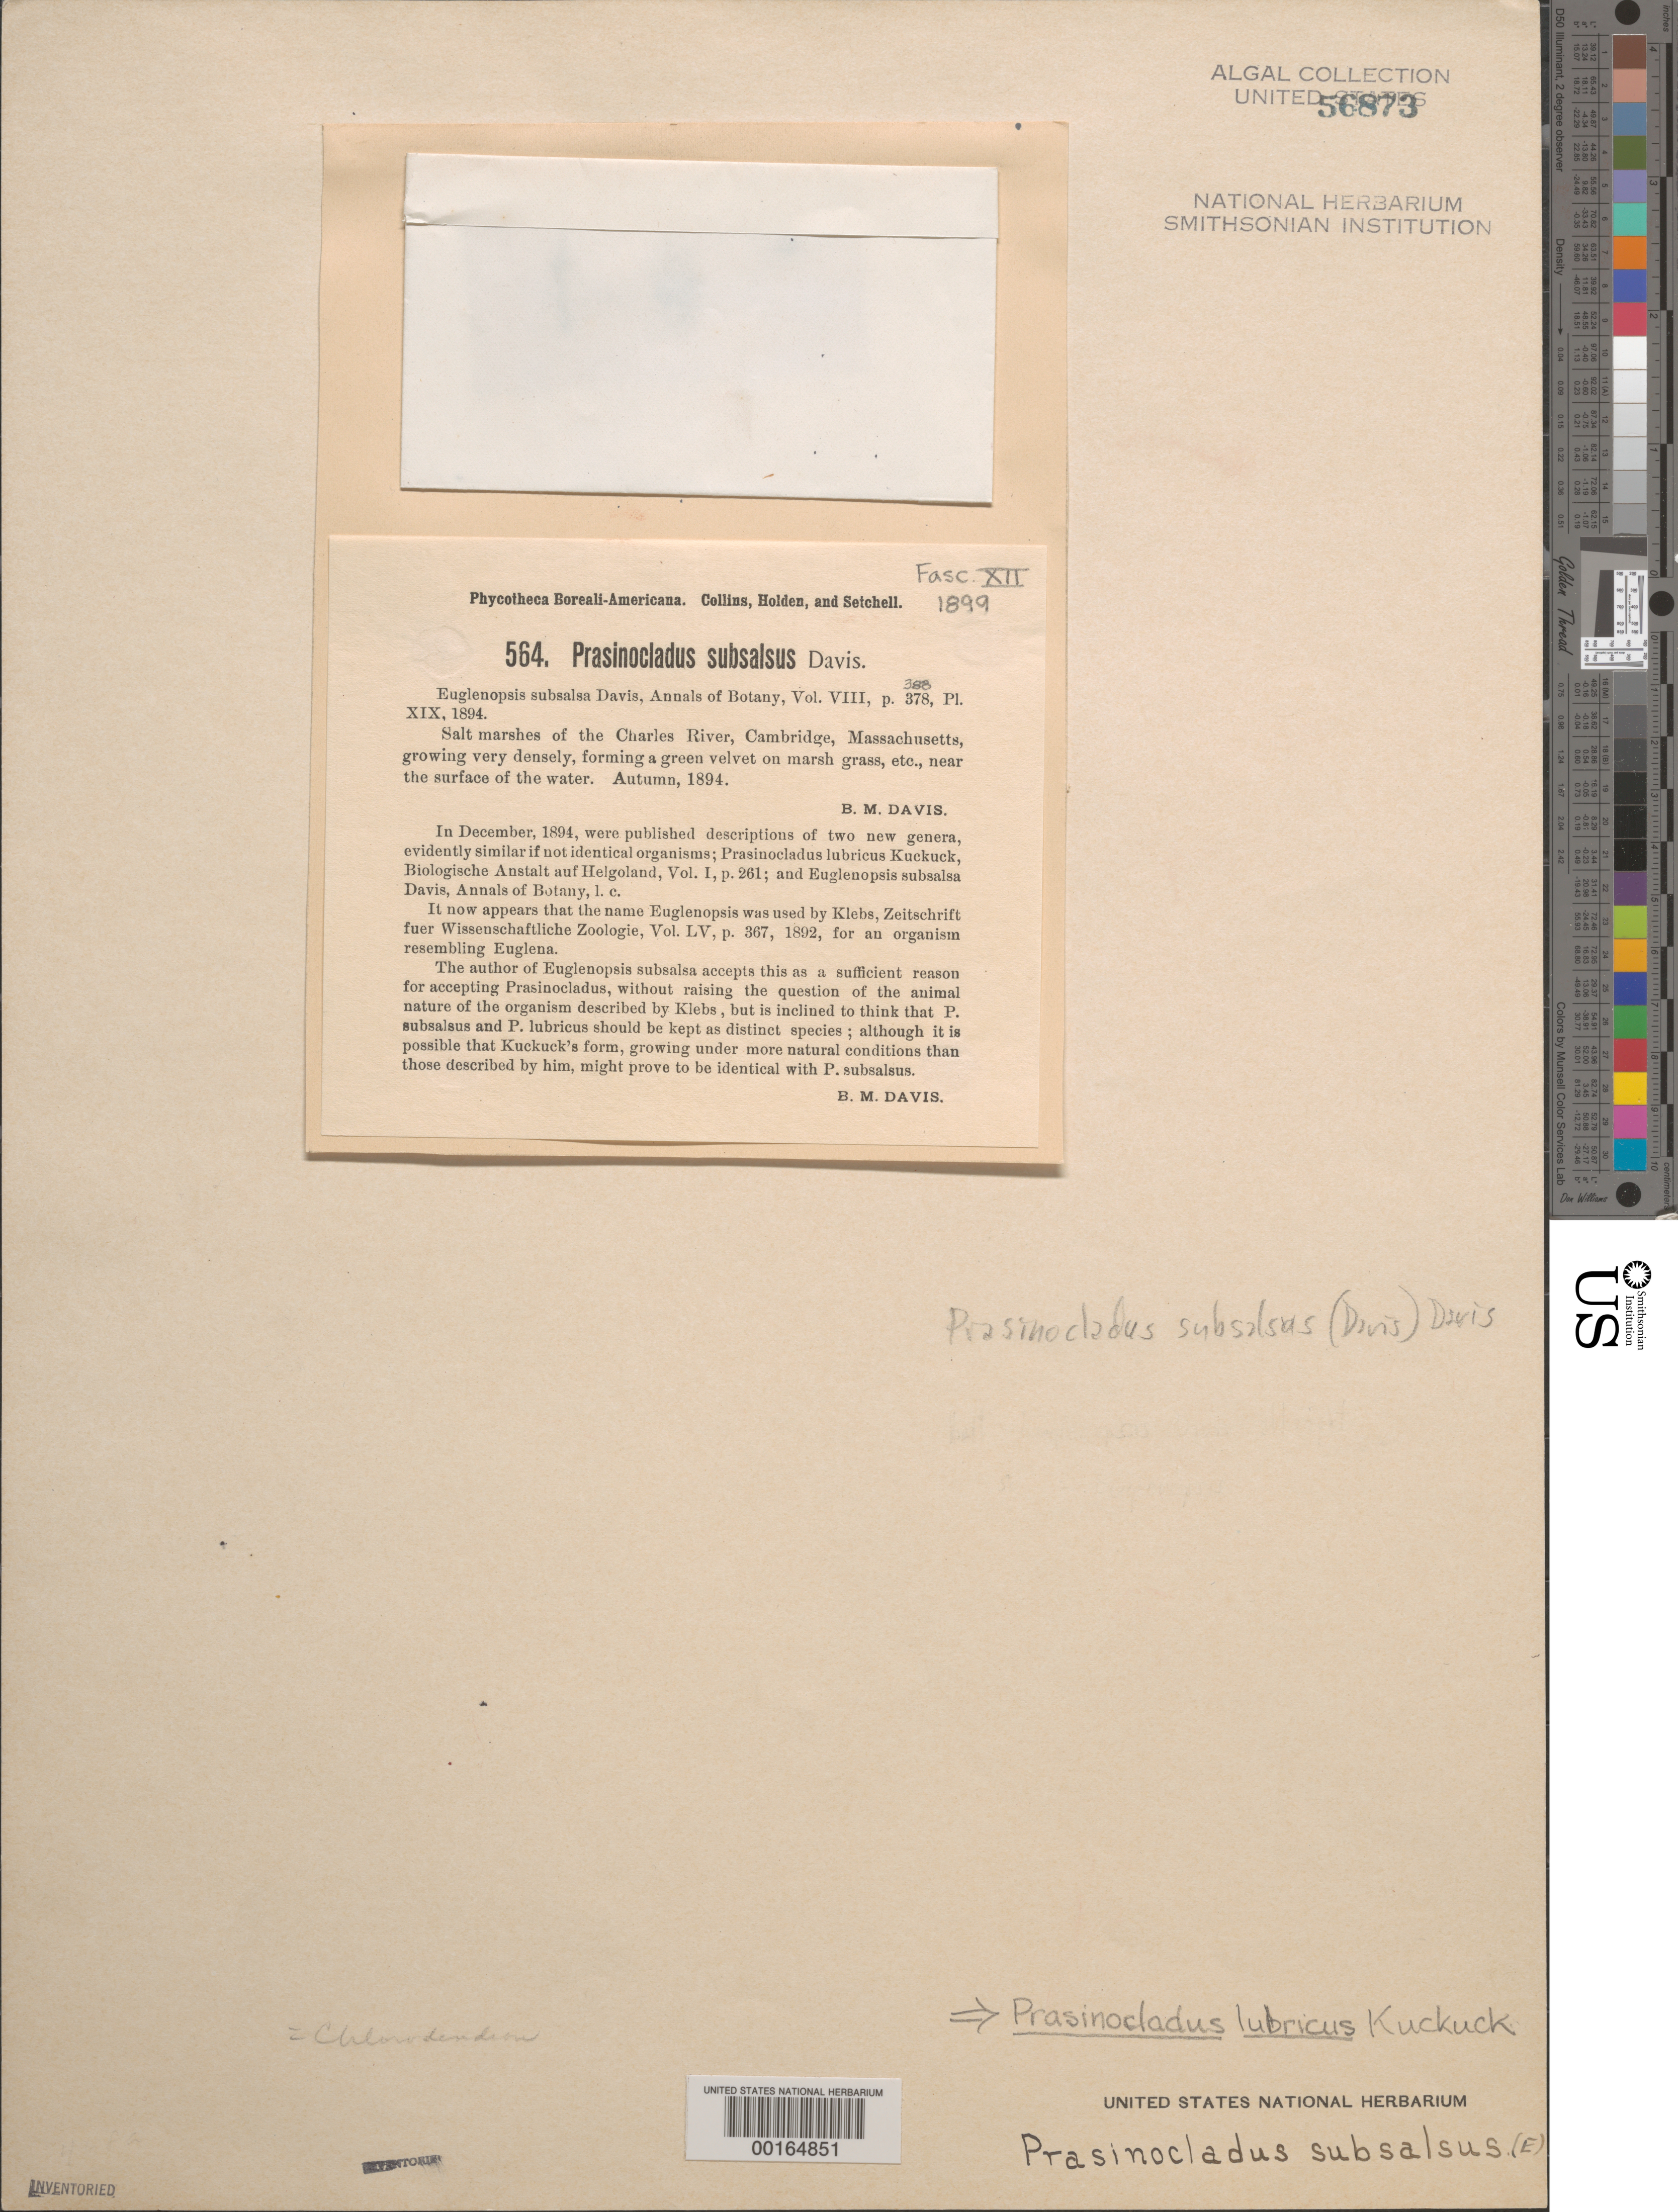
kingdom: Plantae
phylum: Chlorophyta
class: Prasinophyceae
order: Chlorodendrales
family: Chlorodendraceae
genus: Prasinocladus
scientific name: Prasinocladus lubricus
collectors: B. Davis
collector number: PB-A 564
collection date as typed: Fal 1894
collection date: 1894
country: United States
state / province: Massachusetts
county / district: Middlesex County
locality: Charles River, Cambridge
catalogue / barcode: US 56873